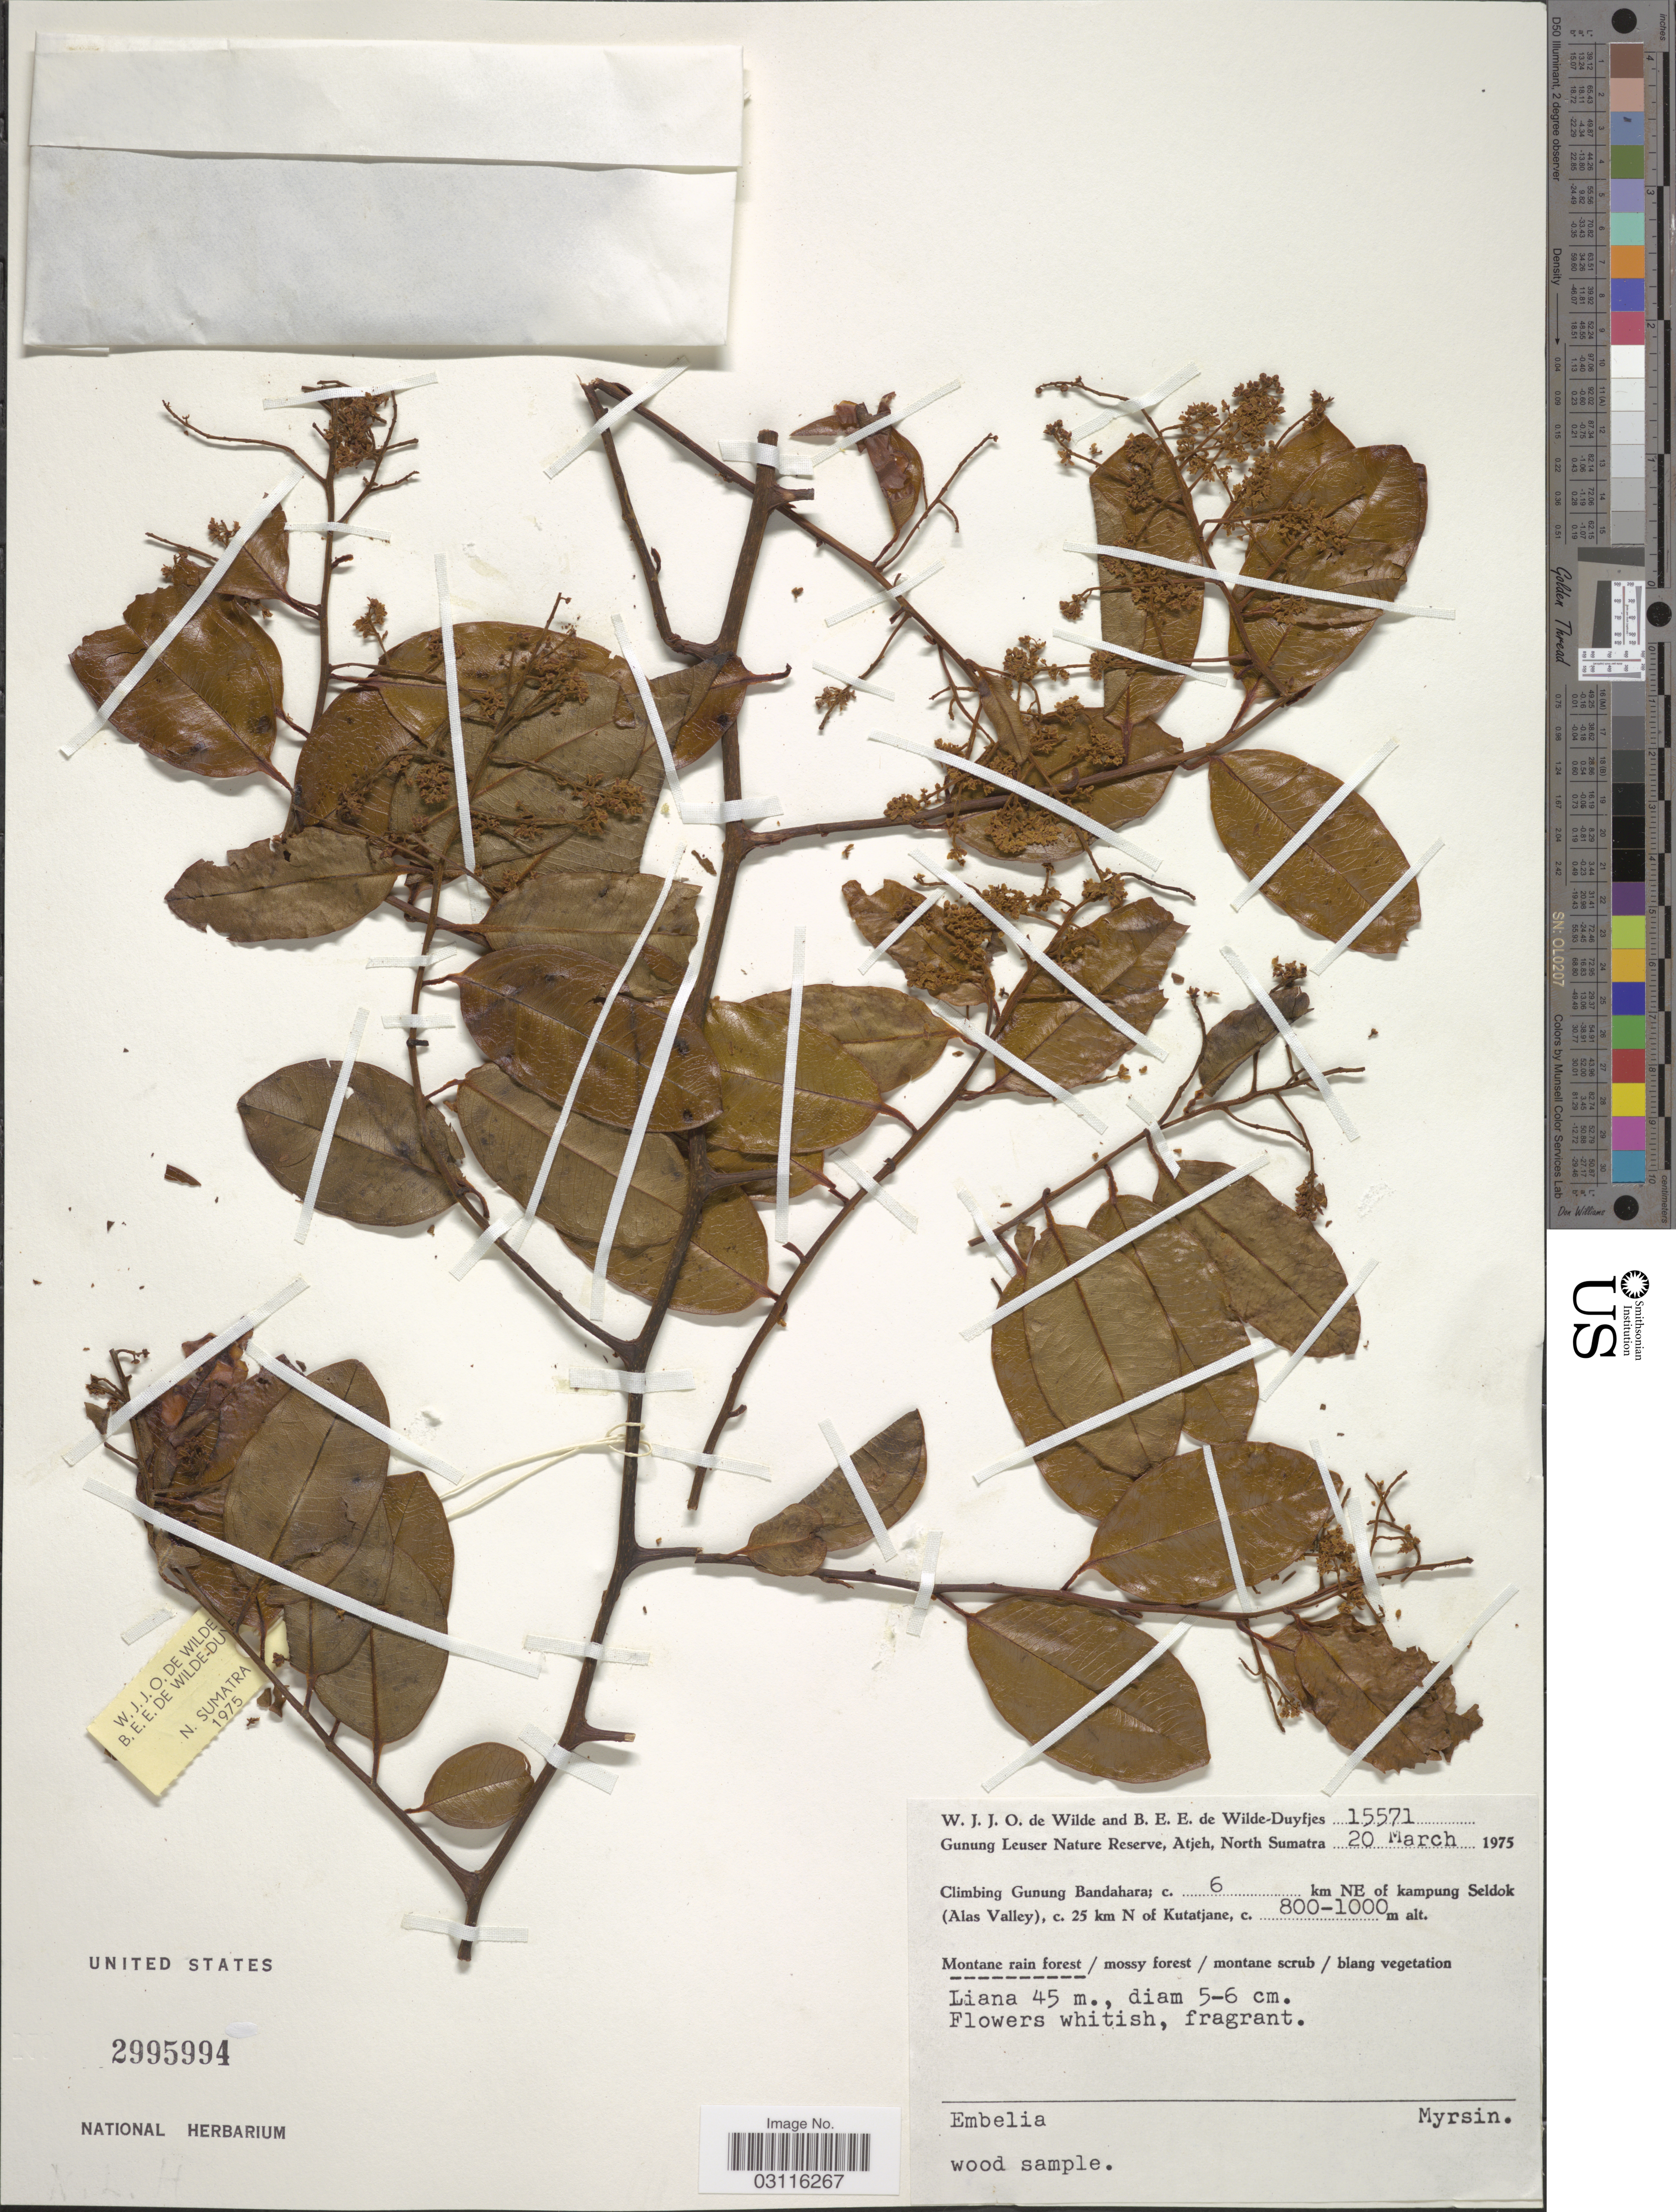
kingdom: Plantae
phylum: Tracheophyta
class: Magnoliopsida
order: Ericales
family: Primulaceae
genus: Embelia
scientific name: Embelia sp.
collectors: W. J. de Wilde & B. E. de Wilde-Duyfjes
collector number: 15571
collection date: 1975-03-20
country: Indonesia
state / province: Sumatra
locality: Gunung Leuser Nature Reserve, Atjeh, North Sumatra. Climbing Gunung Bandahara; c. 6 km NE of kampung Seldok (Alas Valley), c. 25 km N of Kutatjane.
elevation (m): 800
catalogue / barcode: US 2995994